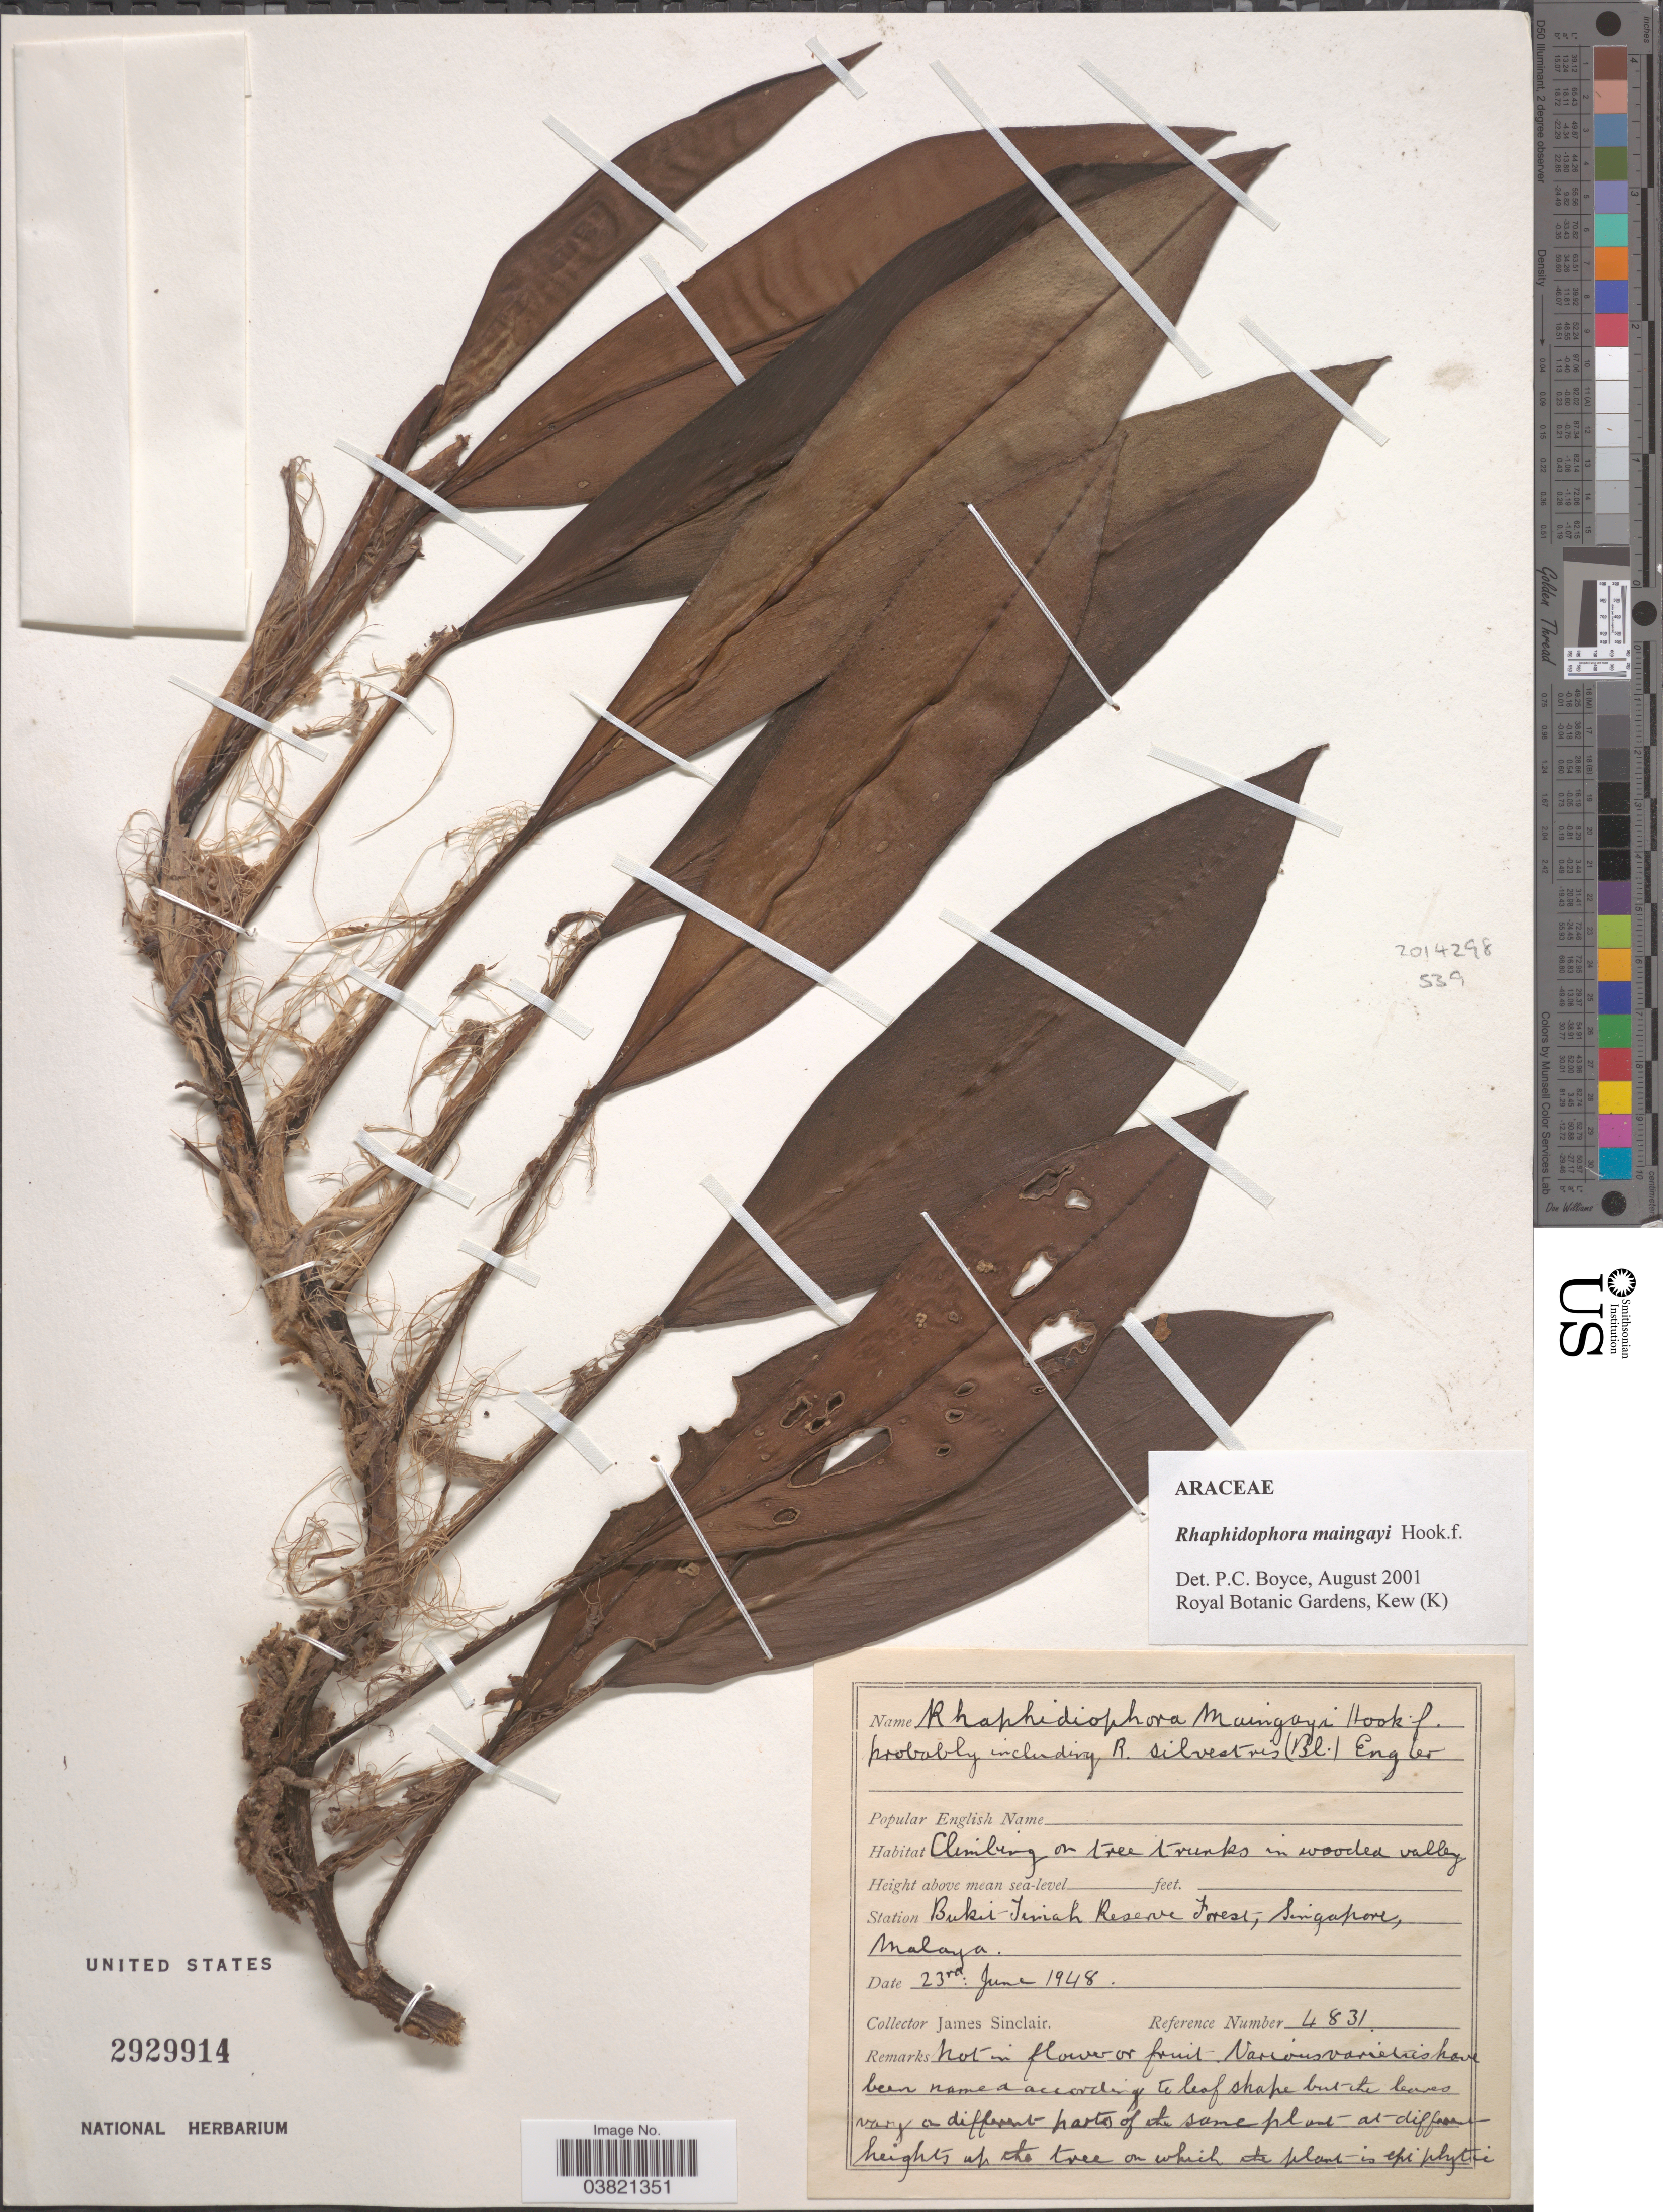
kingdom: Plantae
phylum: Tracheophyta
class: Liliopsida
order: Alismatales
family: Araceae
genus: Rhaphidophora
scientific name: Rhaphidophora maingayi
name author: Hook. f.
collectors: J. Sinclair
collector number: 4831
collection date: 1948-06-23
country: Singapore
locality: Station Bukit-Timah Reserve Forest, Malaya.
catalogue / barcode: US 2929914